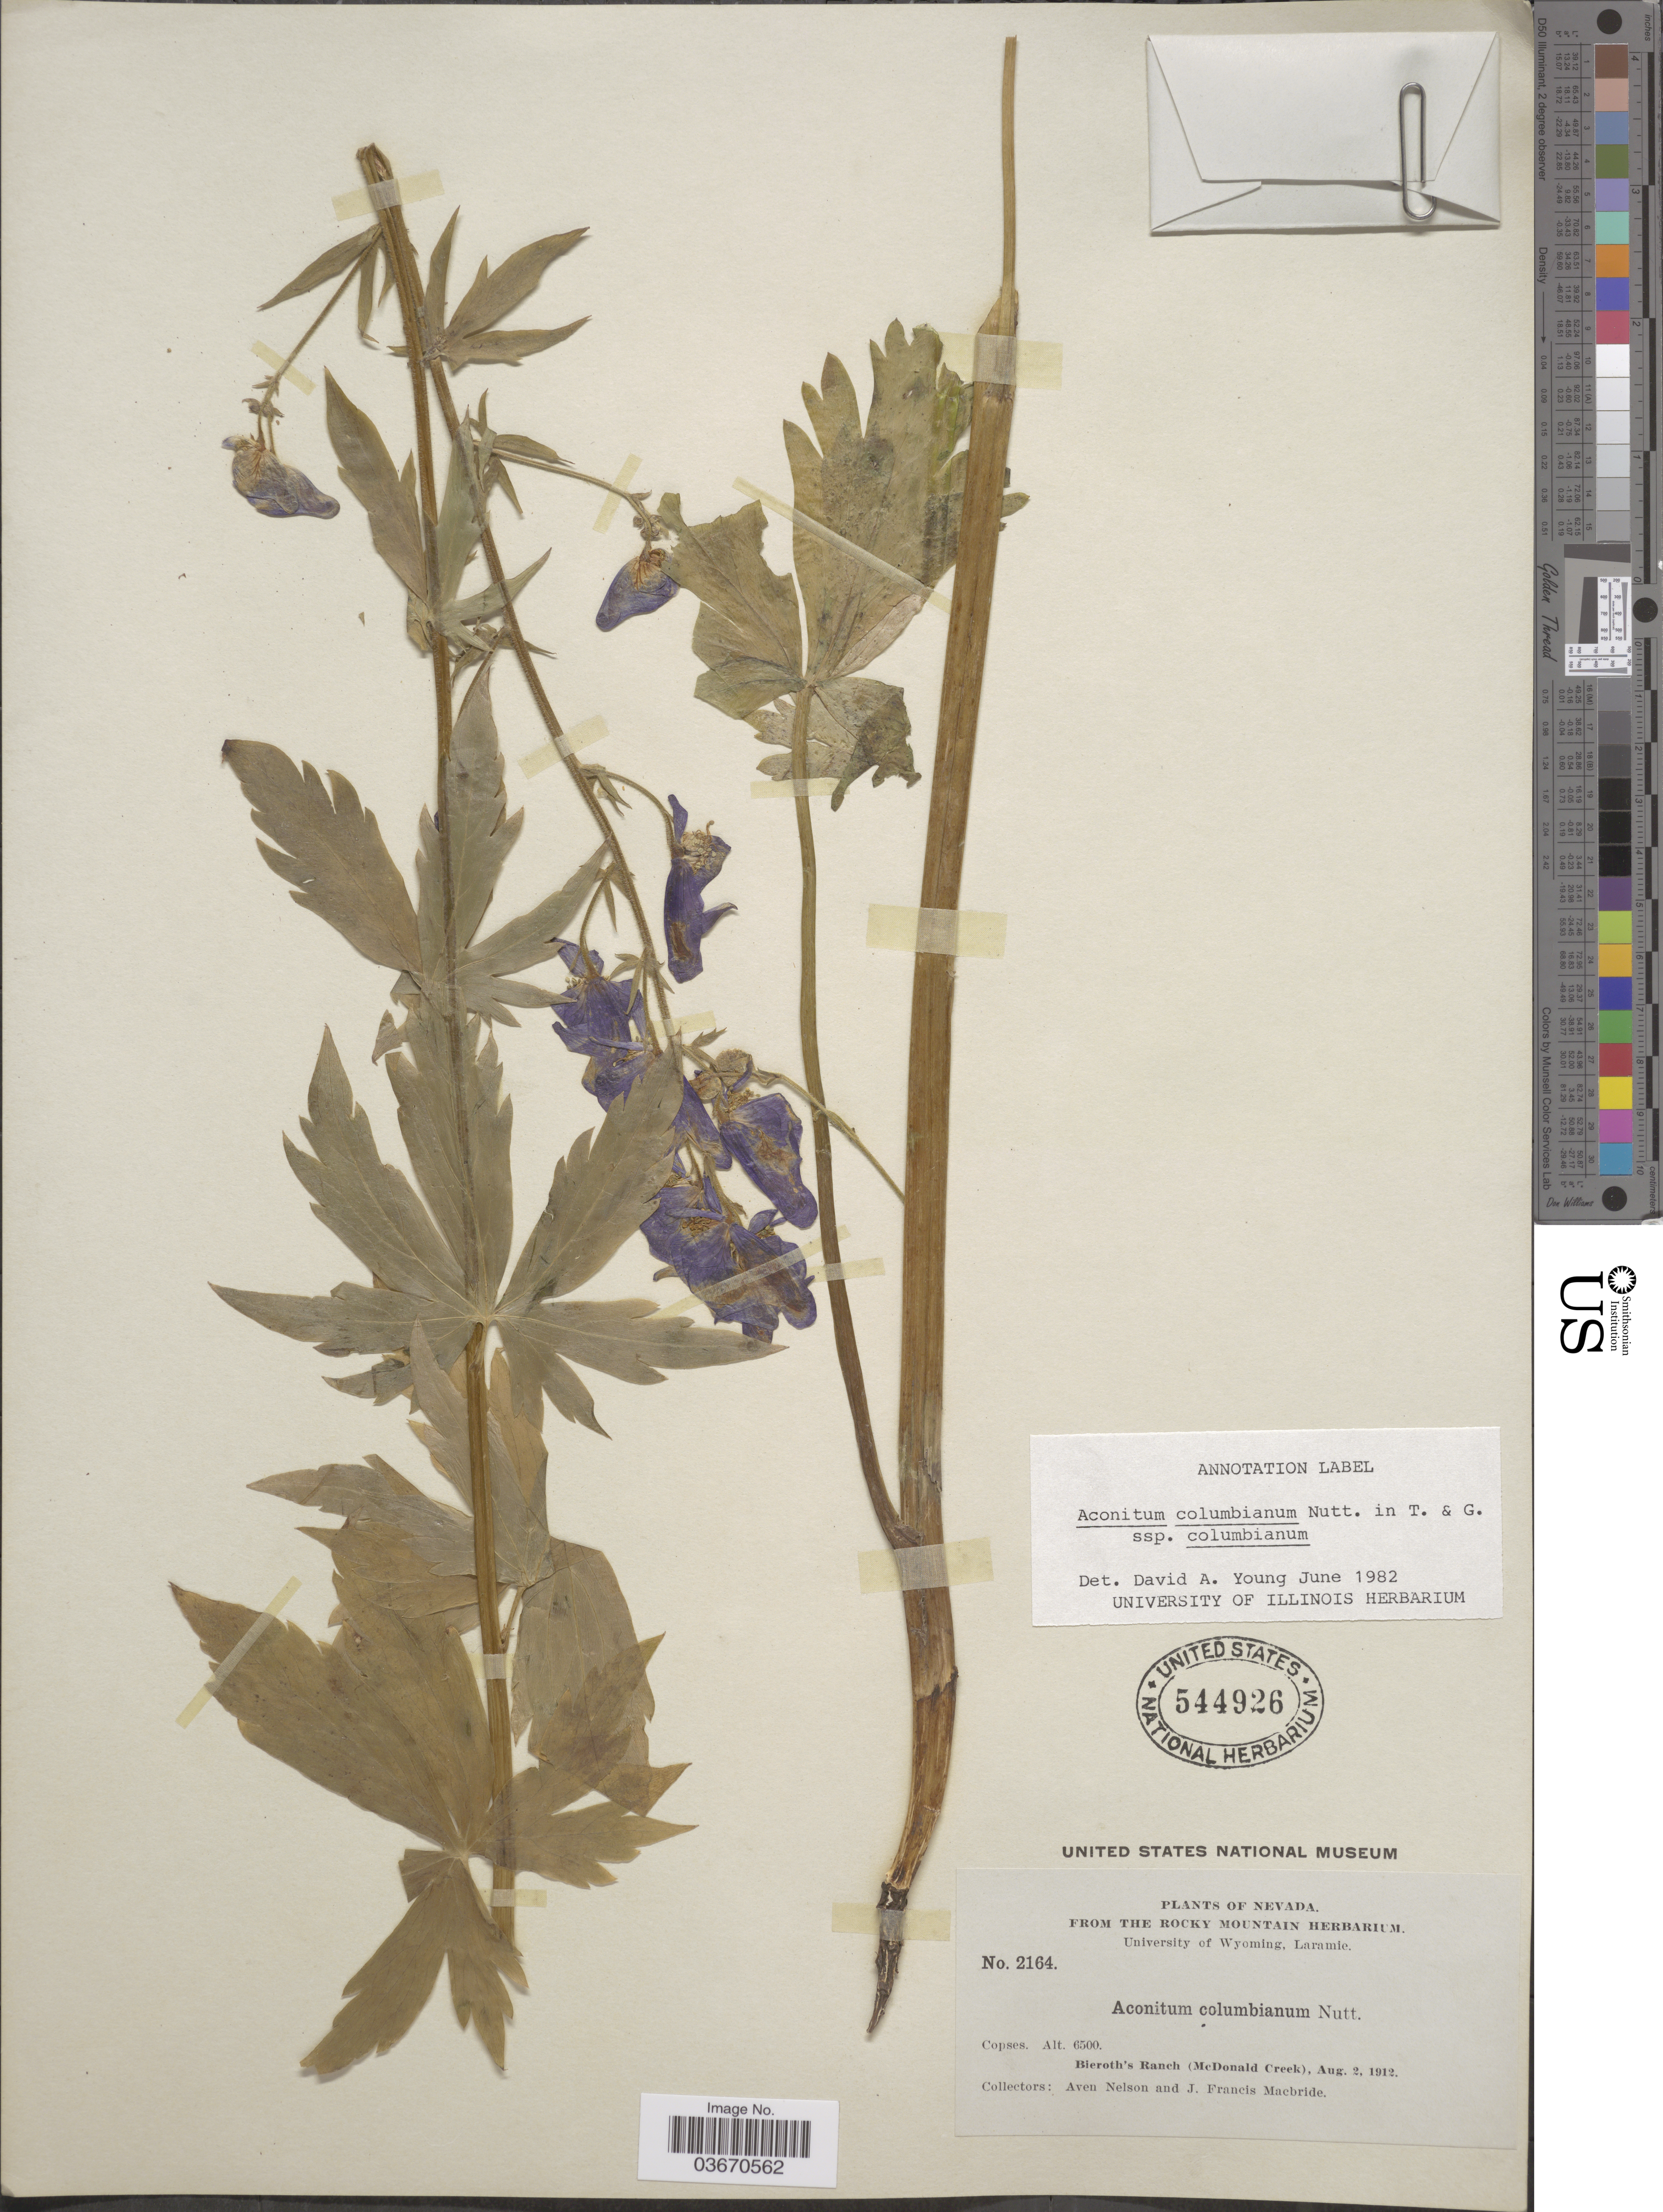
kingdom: Plantae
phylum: Tracheophyta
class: Magnoliopsida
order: Ranunculales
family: Ranunculaceae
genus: Aconitum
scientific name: Aconitum columbianum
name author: Nutt.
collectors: A. Nelson & J. F. Macbride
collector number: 2164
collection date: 1912-08-02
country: United States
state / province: Nevada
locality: Bieroth's Ranch (McDonald Creek).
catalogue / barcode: US 544926